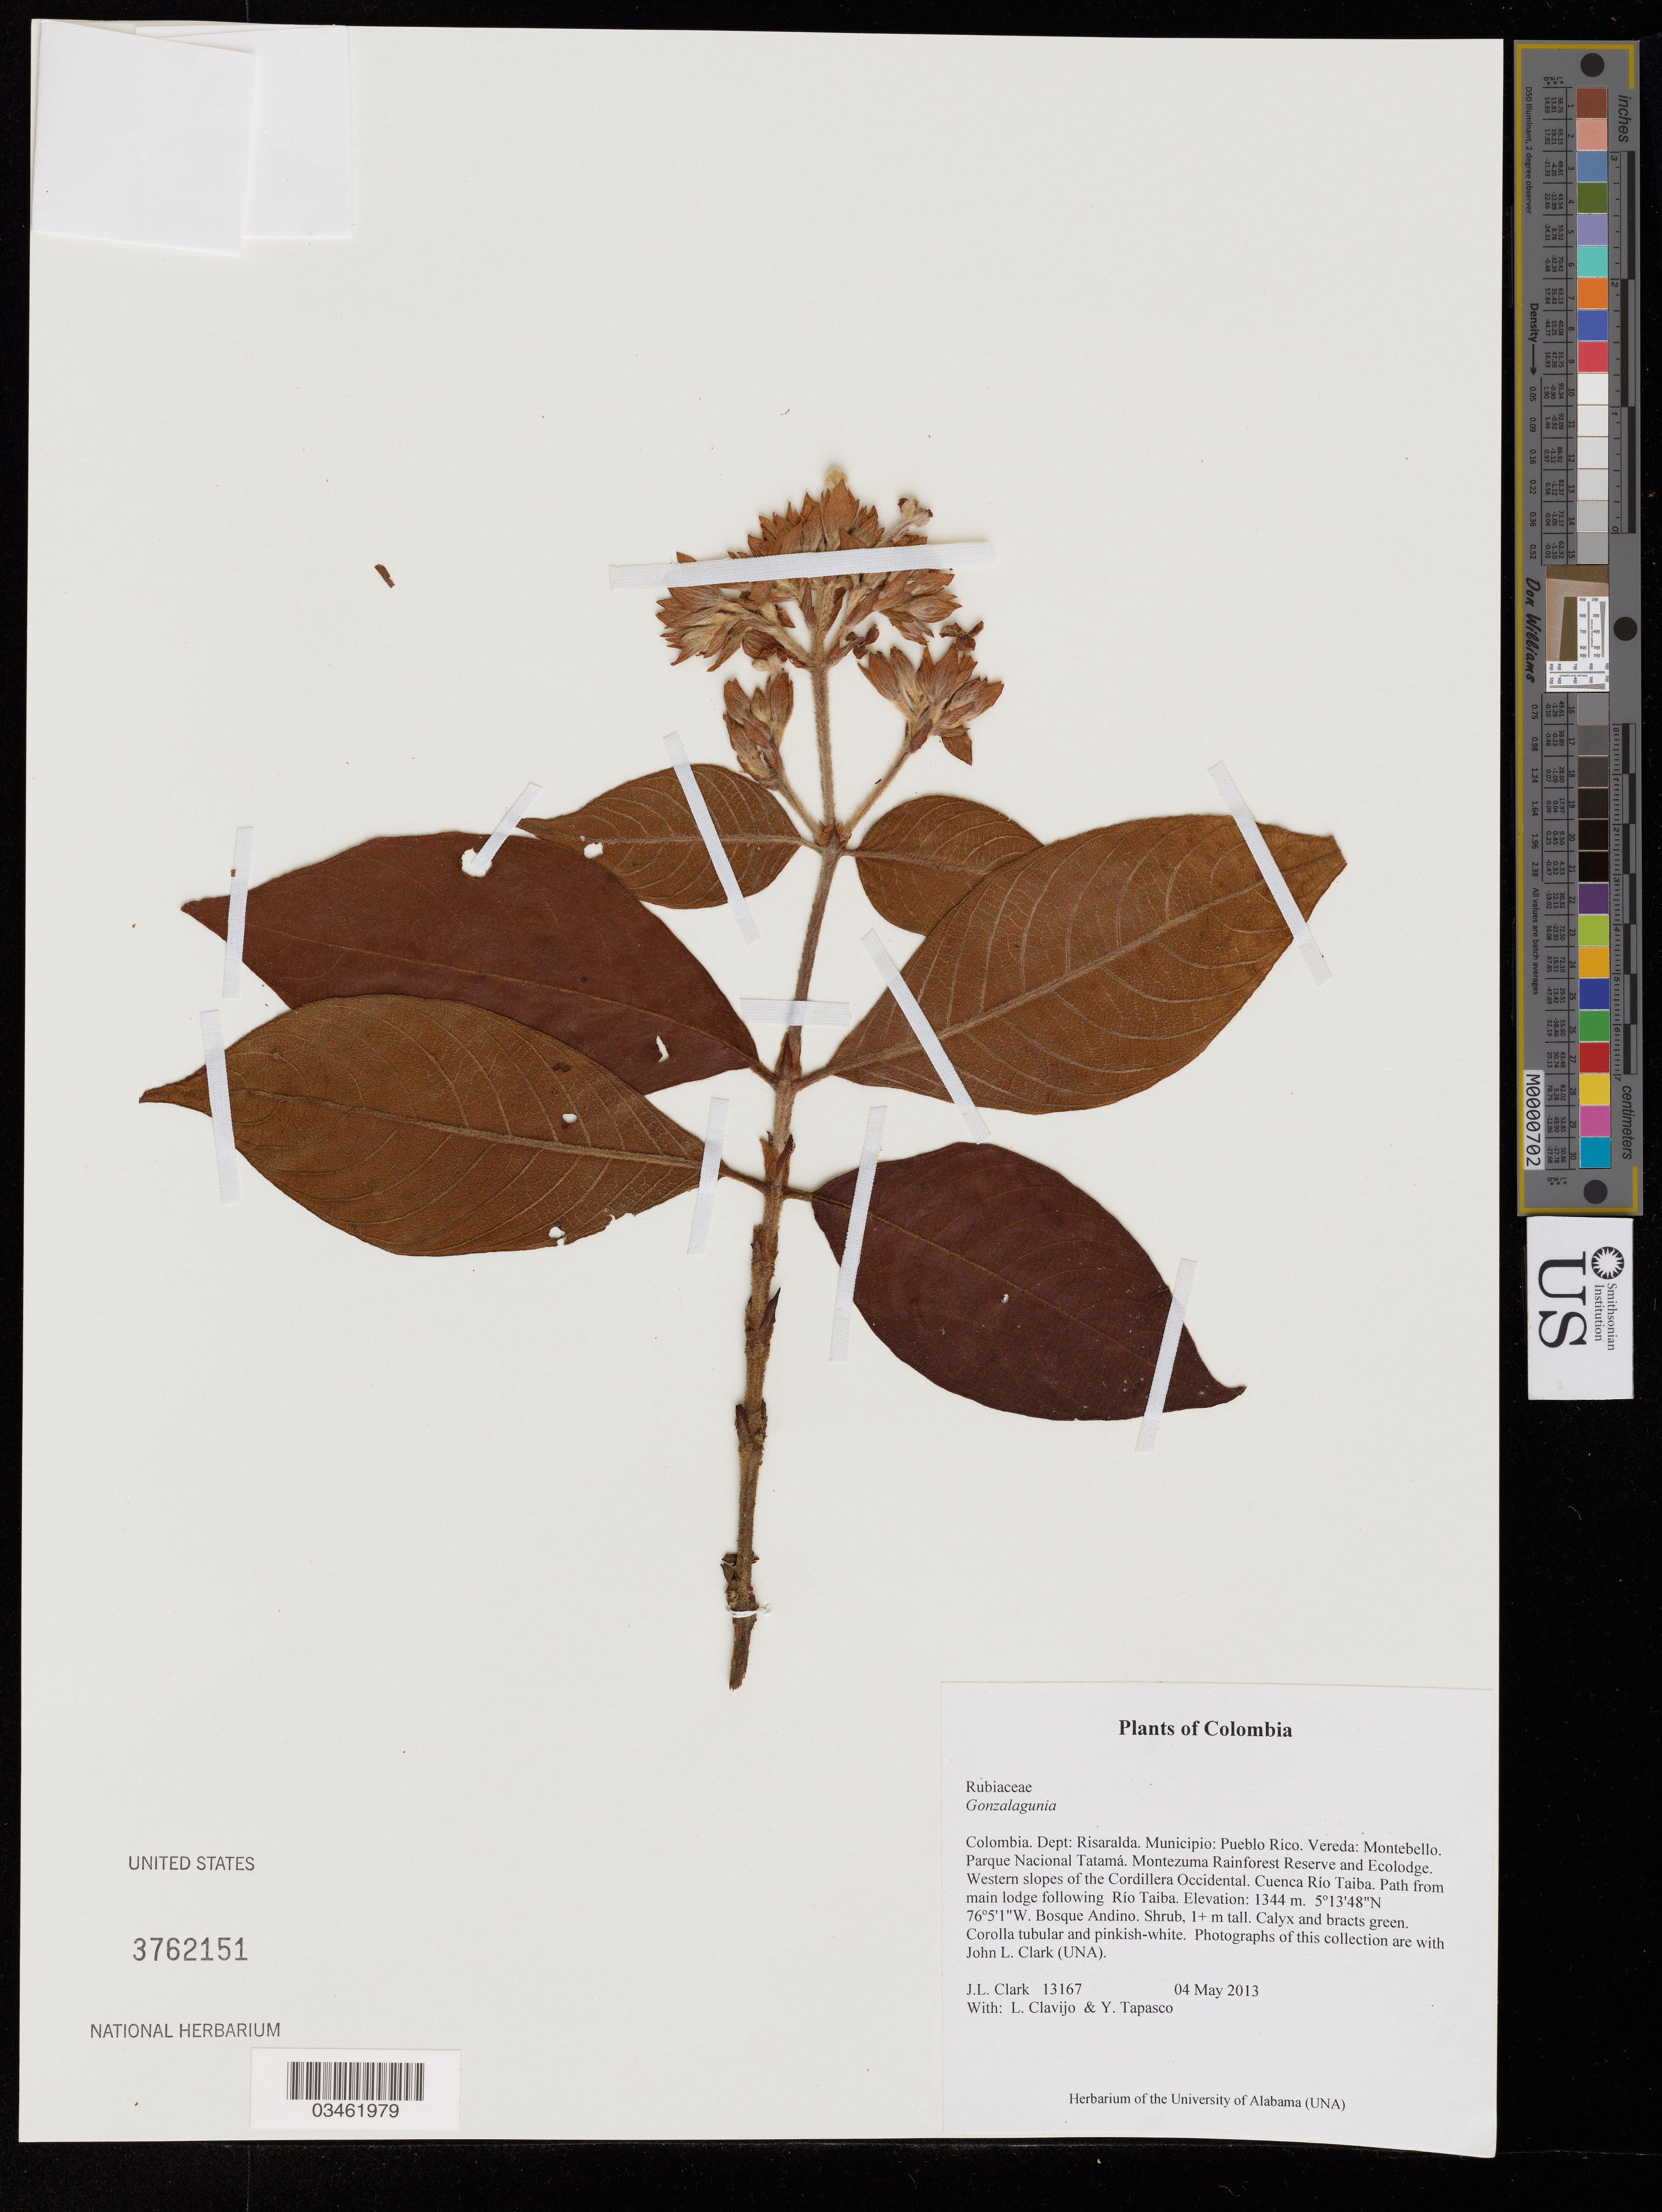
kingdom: Plantae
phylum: Tracheophyta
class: Magnoliopsida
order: Gentianales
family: Rubiaceae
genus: Gonzalagunia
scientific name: Gonzalagunia sp.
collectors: J. L. Clark, L. Clavijo & Y. Tapasco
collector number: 13167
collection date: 2013-05-04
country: Colombia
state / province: Risaralda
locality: Dept: Risaralda. Municipio: Pueblo Rico. Vereda: Montebello. Parque Nacional Tatamá. Montezuma Rainforest Reserve and Ecolodge. Western slopes of the Cordillera Occidental. Cuenca Río Taiba. Path from main lodge following Río Taiba.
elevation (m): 1344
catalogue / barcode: US 3762151